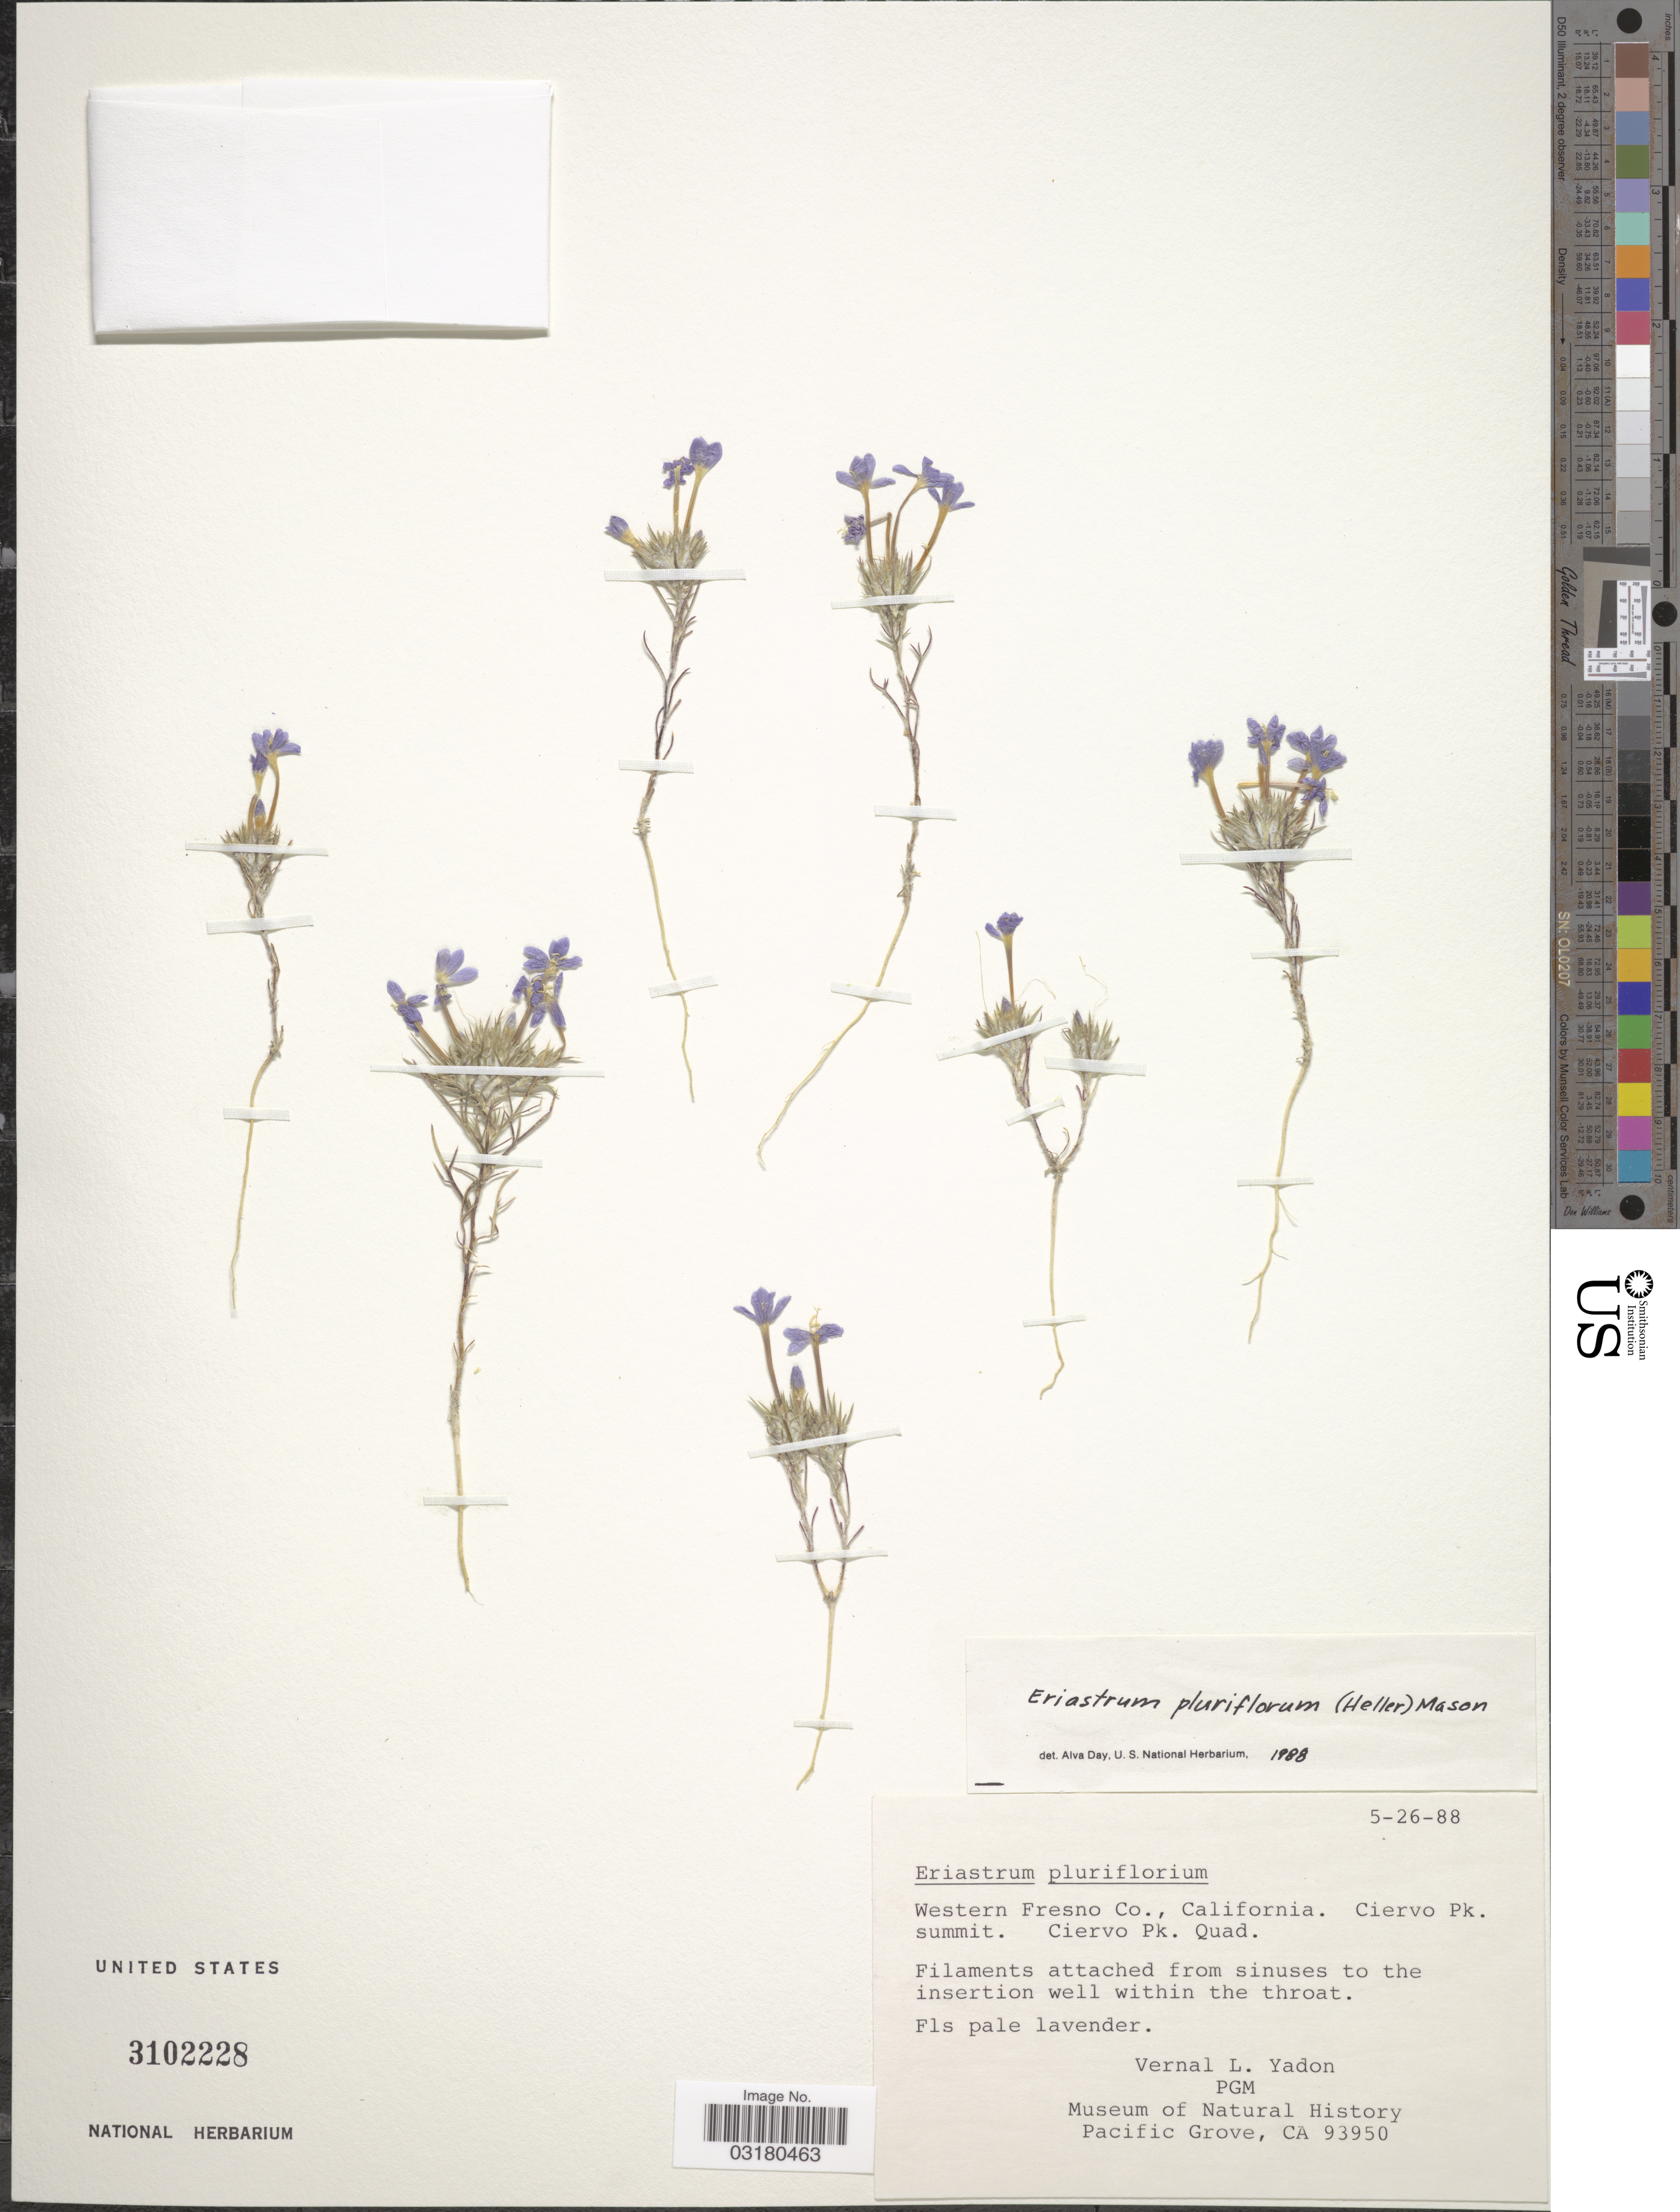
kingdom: Plantae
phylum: Tracheophyta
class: Magnoliopsida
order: Ericales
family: Polemoniaceae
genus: Eriastrum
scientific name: Eriastrum pluriflorum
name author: (A. Heller) H. Mason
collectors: V. Yadon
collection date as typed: Transcribed d/m/y: 26/5/88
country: United States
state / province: California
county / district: Fresno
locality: Western Fresno Co. Ciervo Pk. summit. Ciervo Pk. Quad.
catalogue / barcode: US 3102228